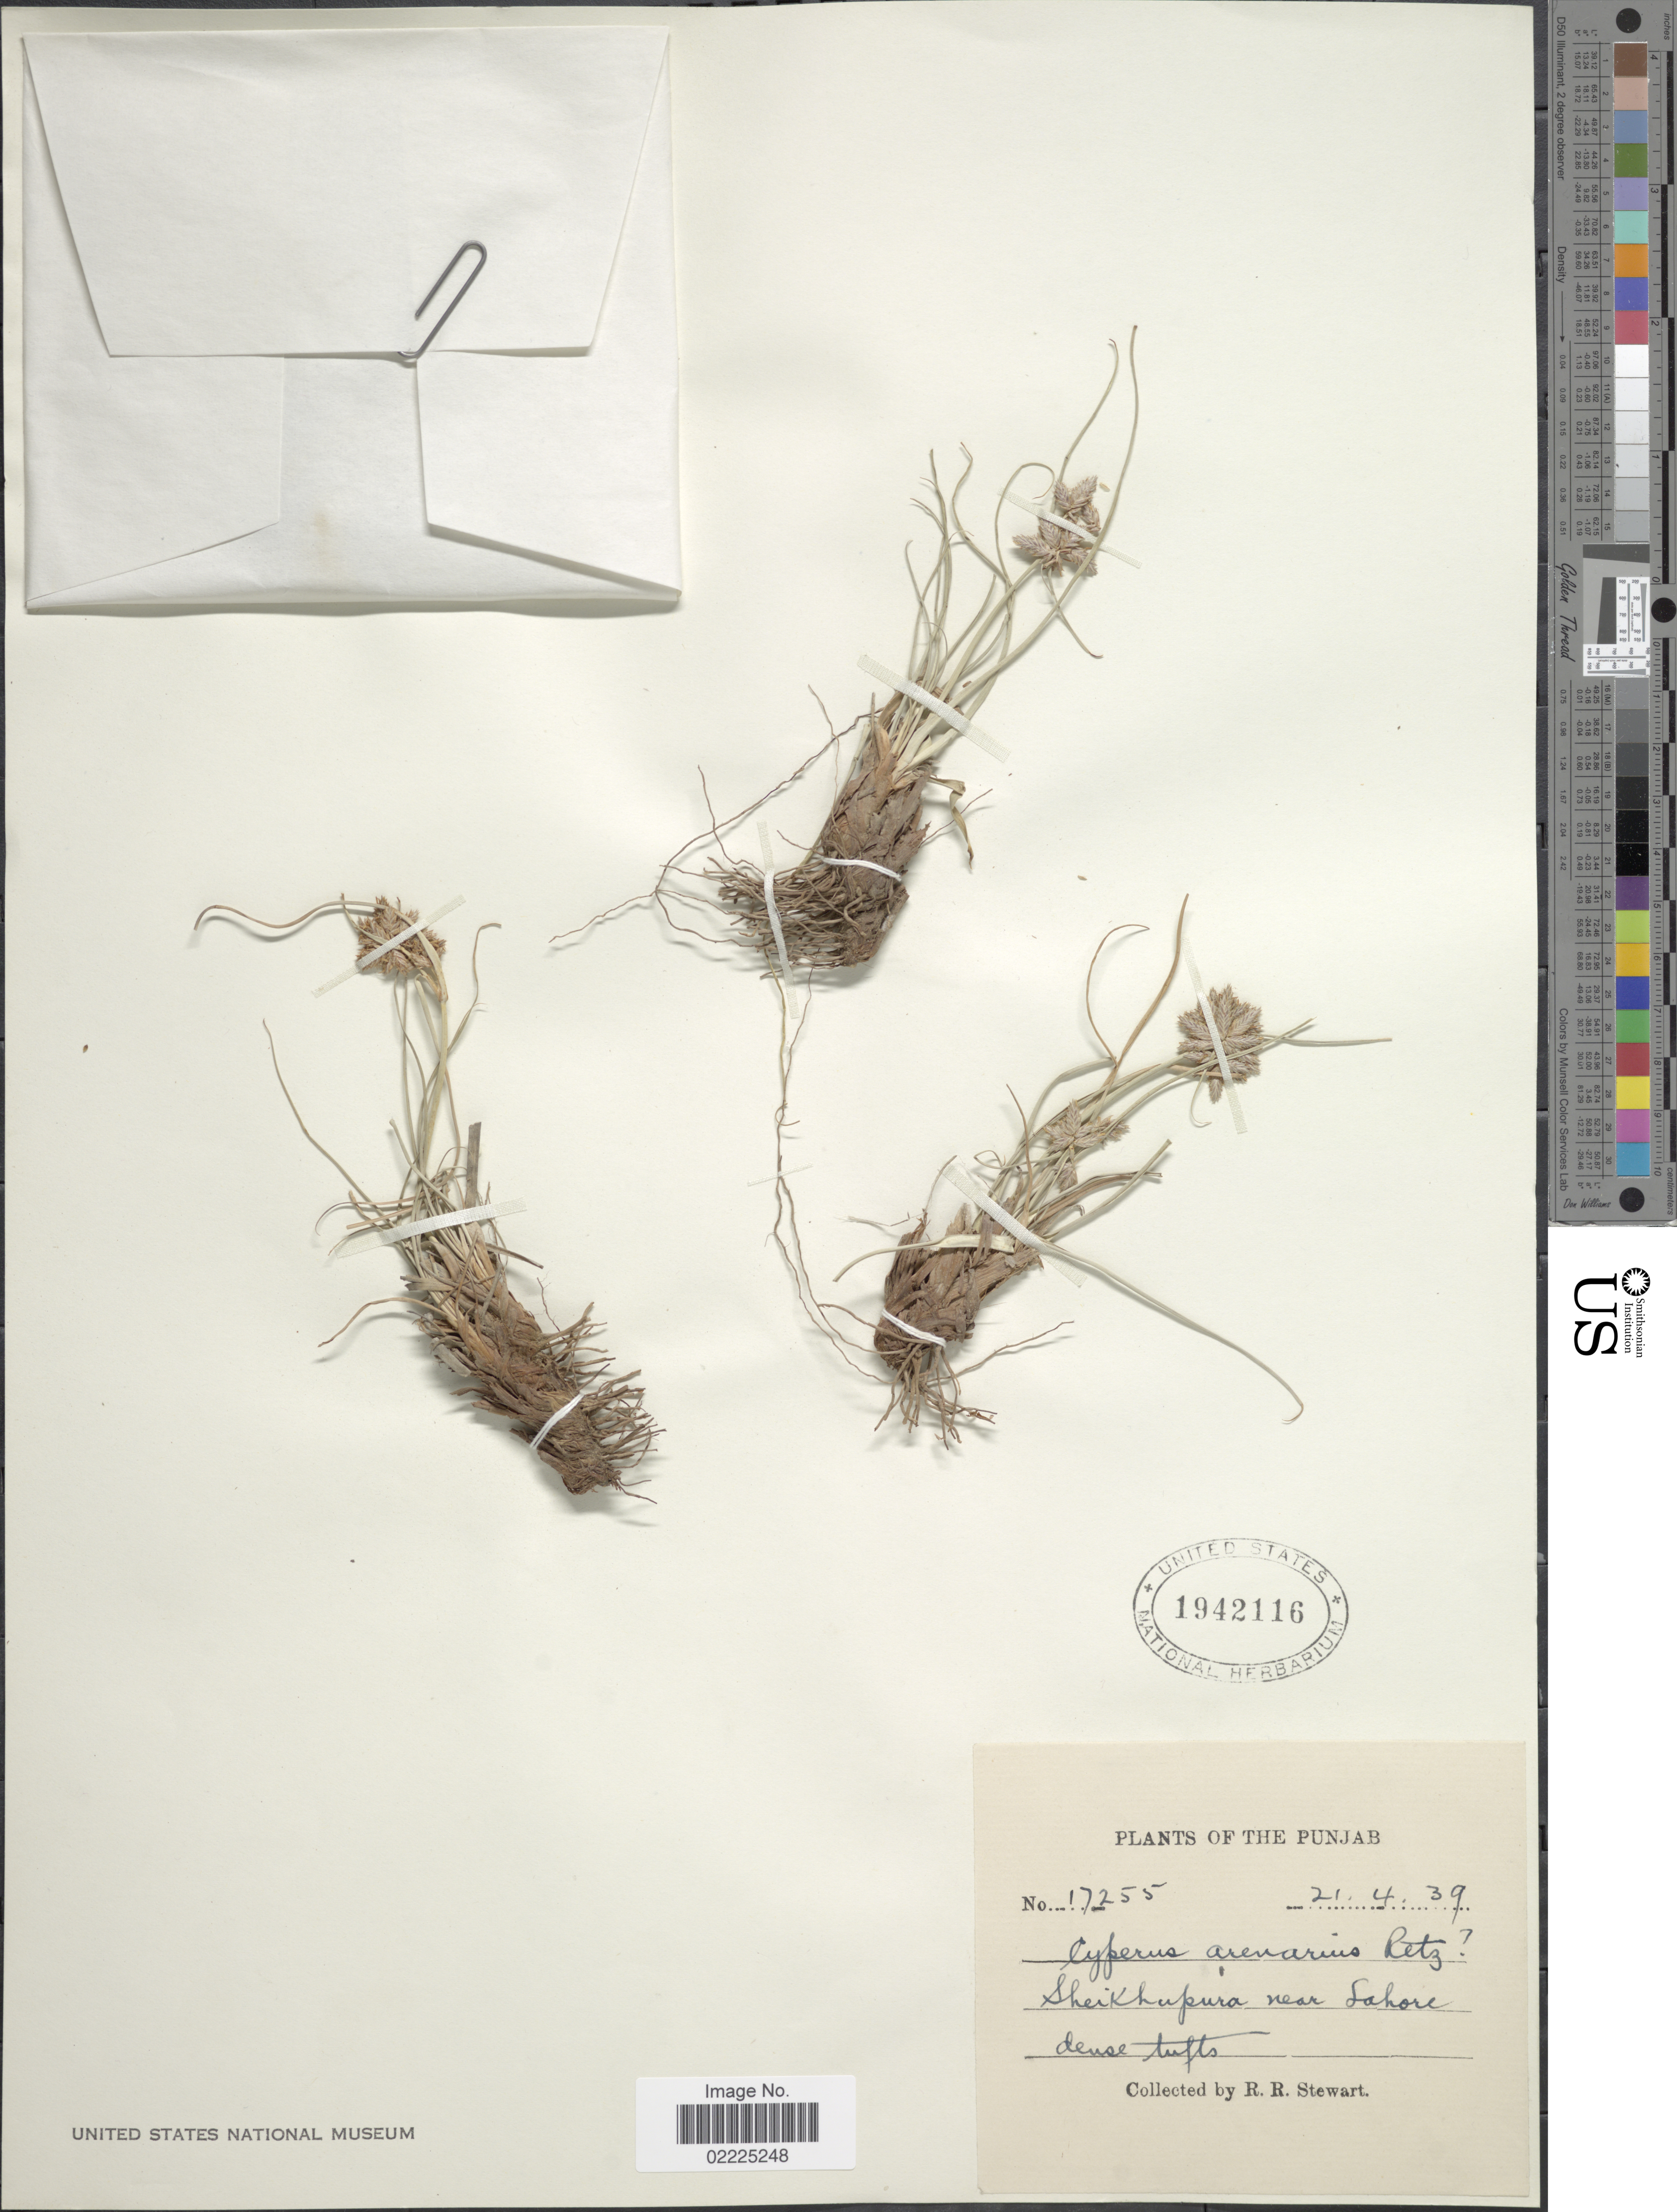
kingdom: Plantae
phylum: Tracheophyta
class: Liliopsida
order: Poales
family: Cyperaceae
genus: Cyperus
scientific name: Cyperus arenarius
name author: Retz.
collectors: R. R. Stewart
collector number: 17255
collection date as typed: Transcribed d/m/y: 21/4/39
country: Pakistan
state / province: Punjab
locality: Sheikhupura near Lahore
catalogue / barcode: US 1942116